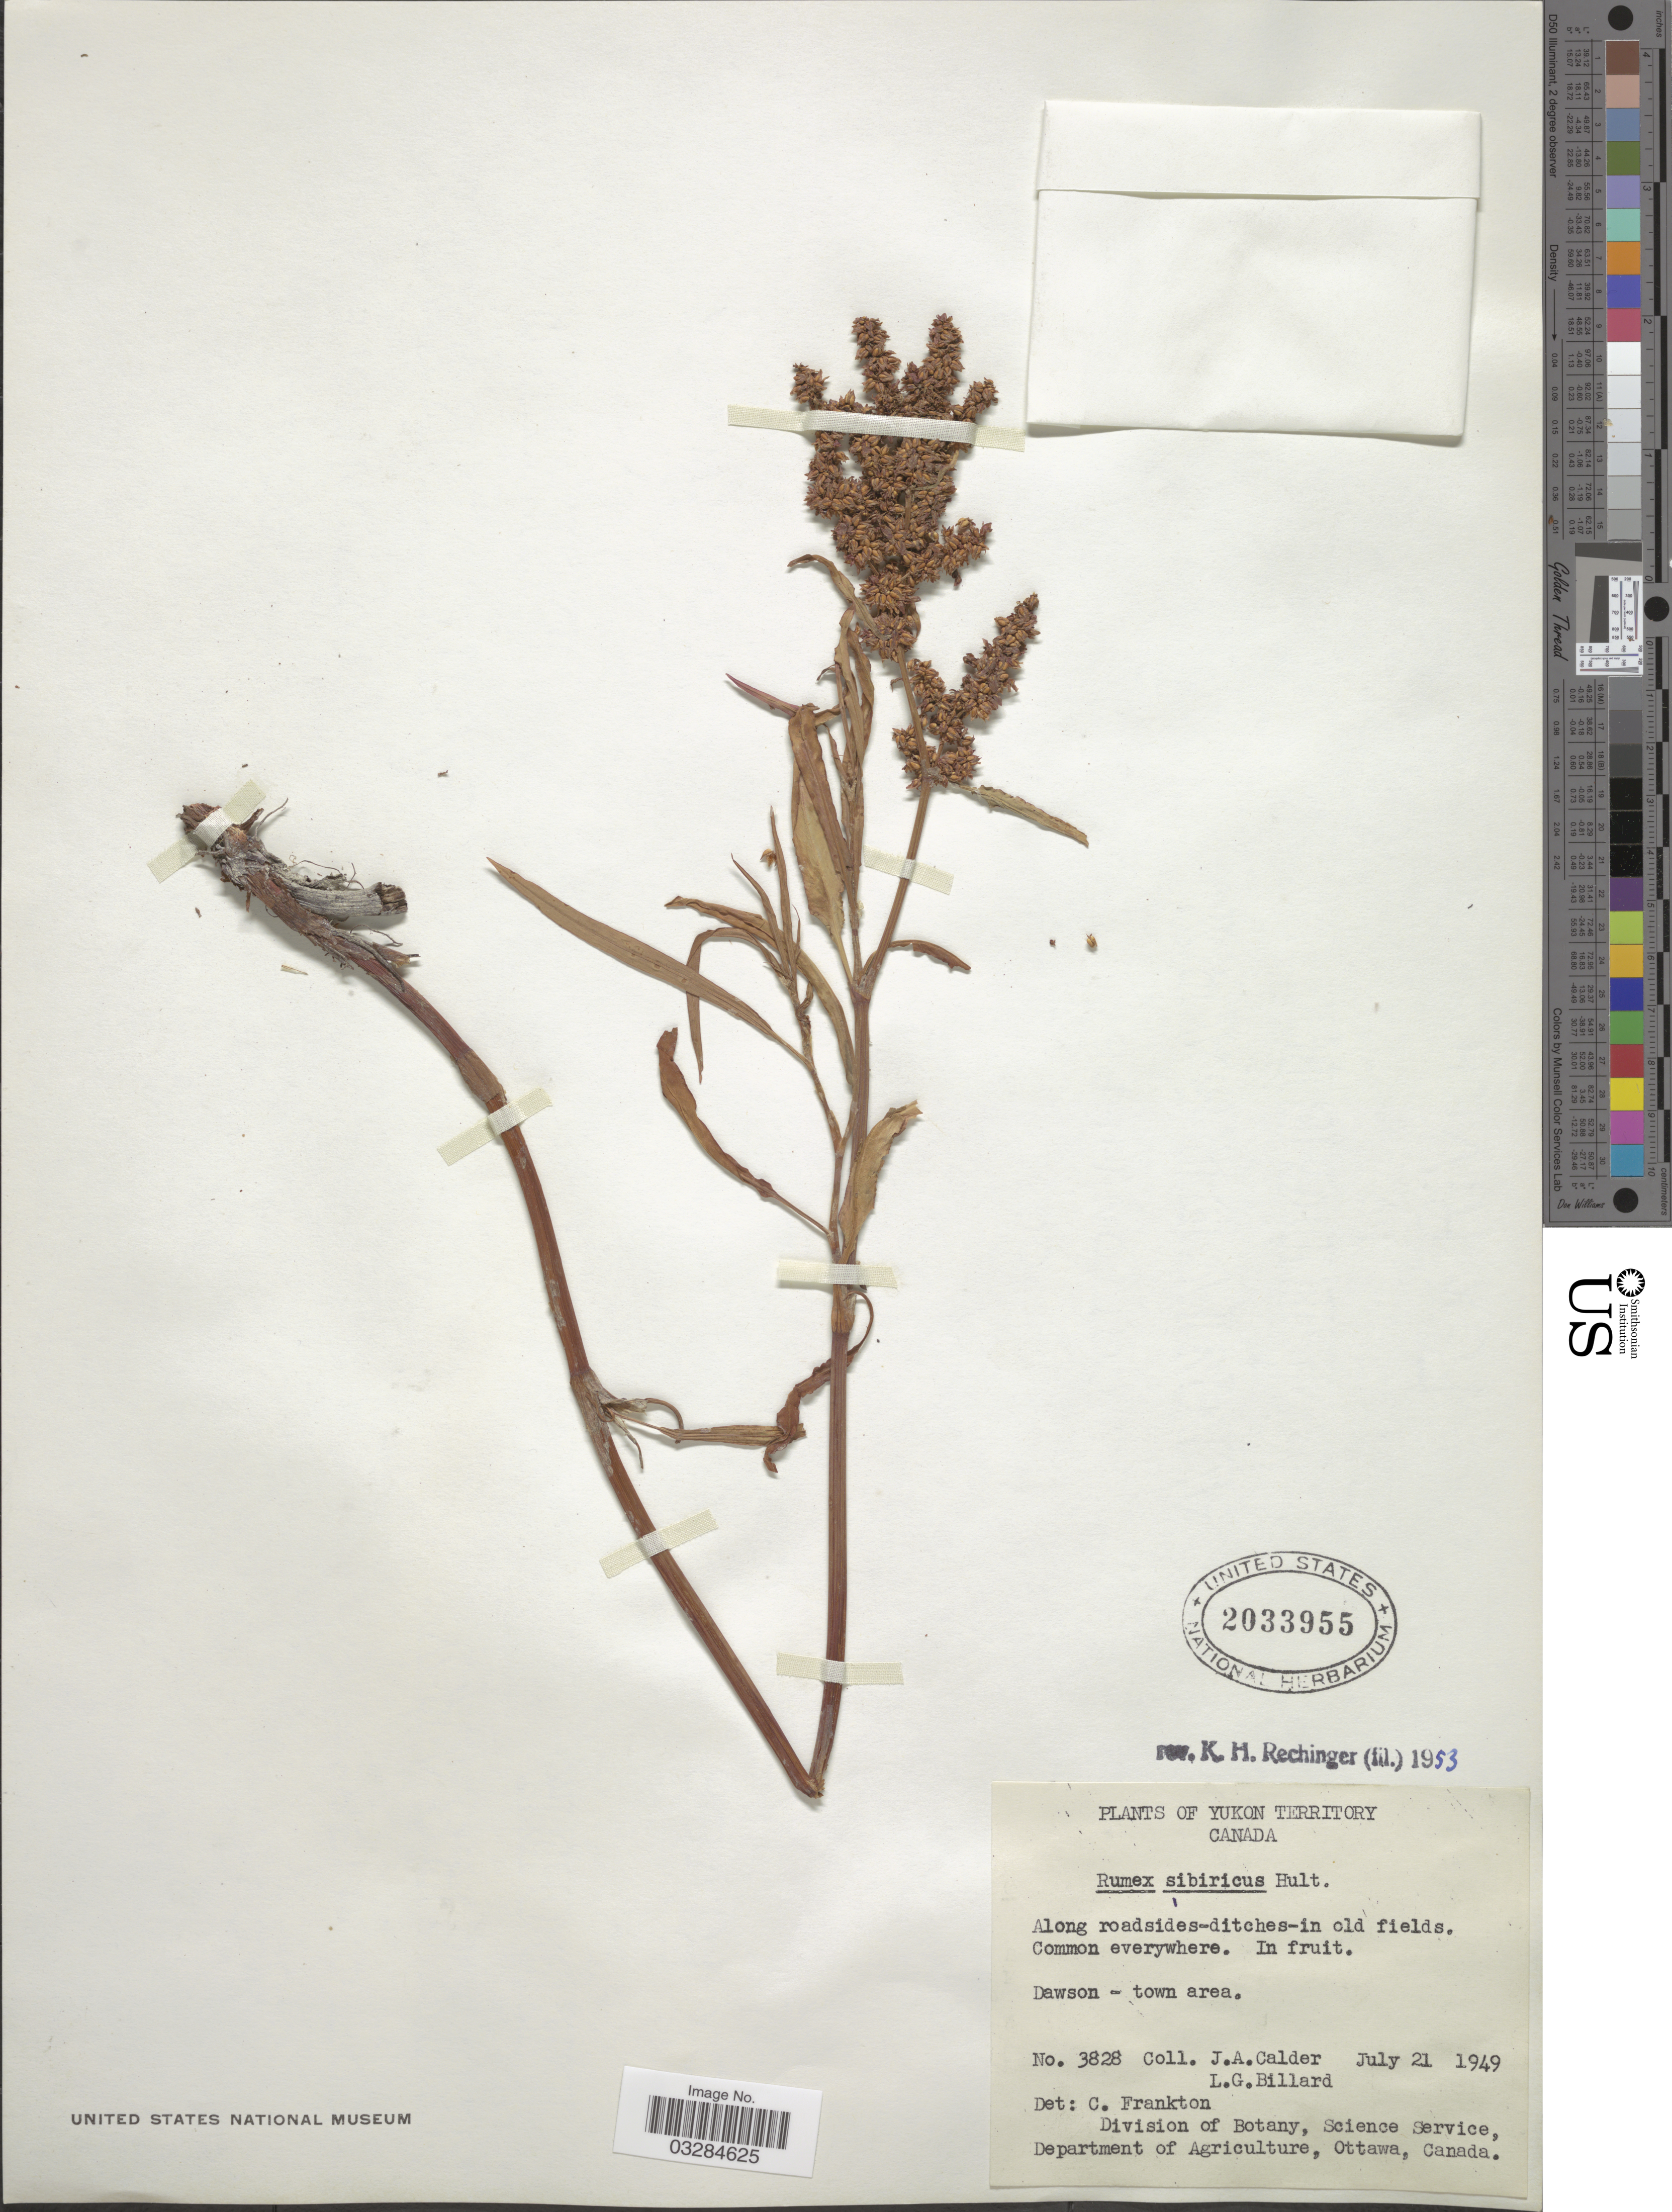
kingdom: Plantae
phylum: Tracheophyta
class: Magnoliopsida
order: Caryophyllales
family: Polygonaceae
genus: Rumex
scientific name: Rumex sibiricus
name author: Hultén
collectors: J. A. Calder & L. Billard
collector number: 3828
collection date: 1949-07-21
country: Canada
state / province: Yukon Territory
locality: Dawson - town area.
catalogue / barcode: US 2033955